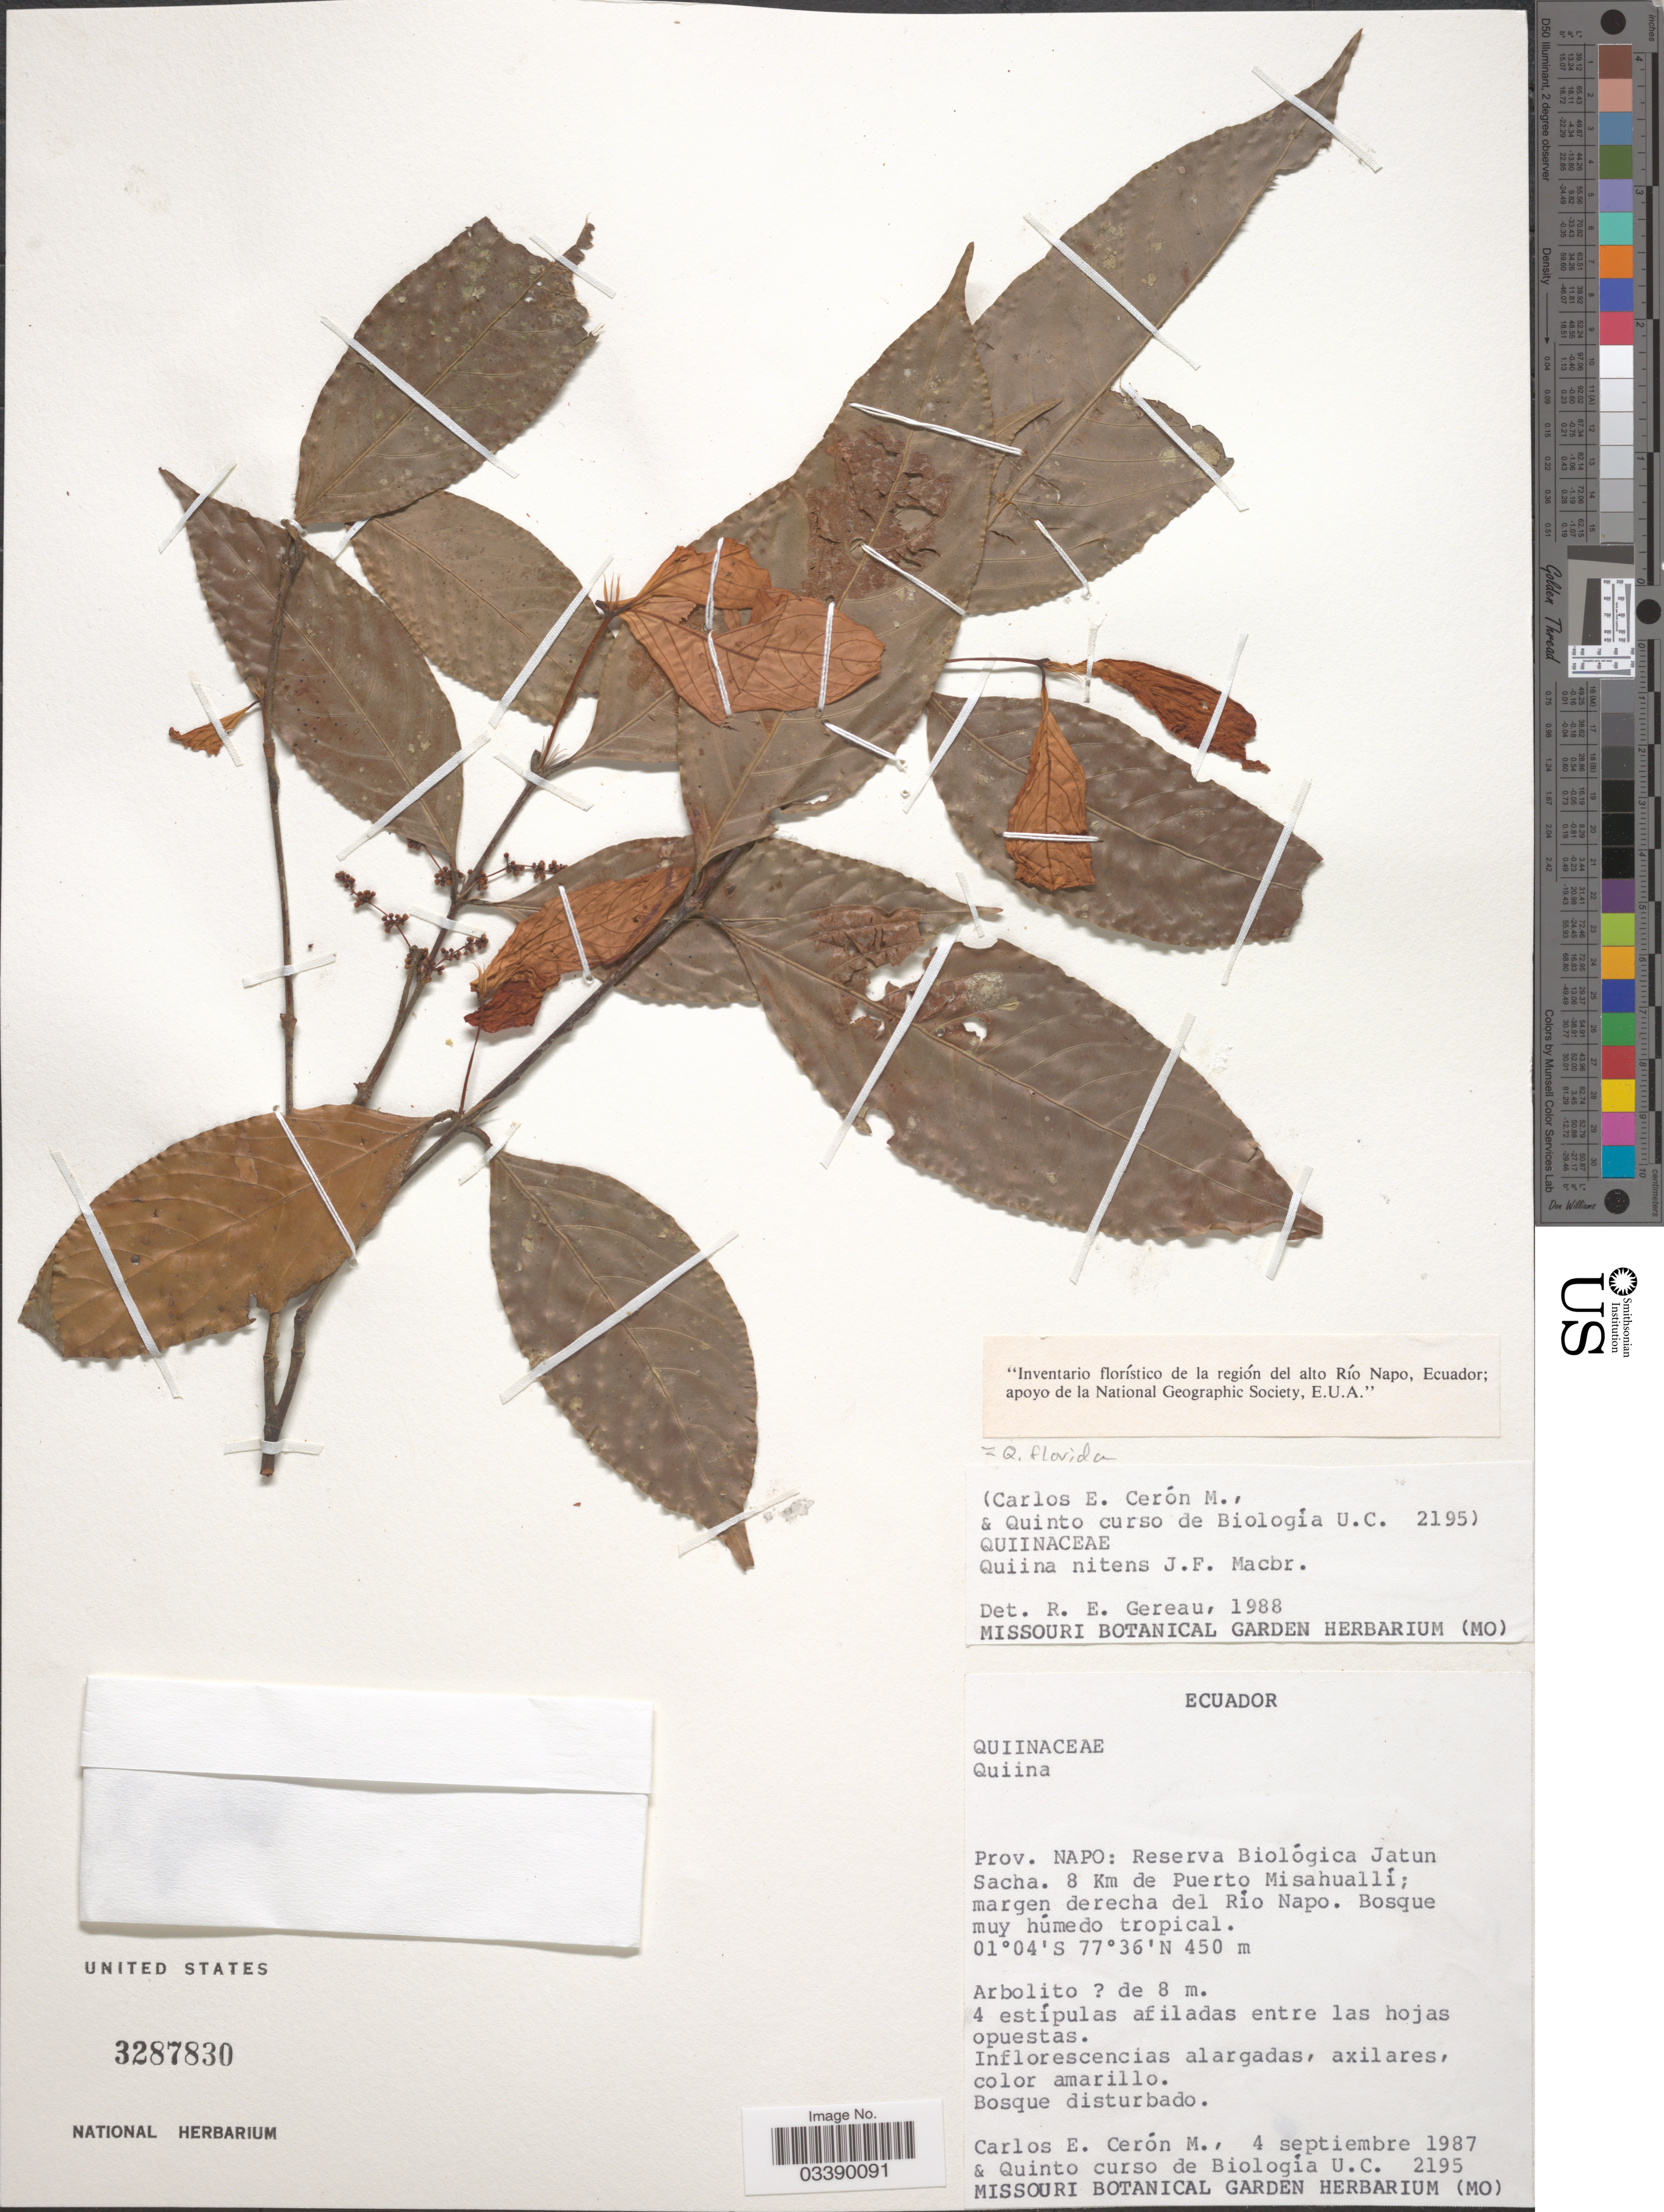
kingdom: Plantae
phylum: Tracheophyta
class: Magnoliopsida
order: Malpighiales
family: Quiinaceae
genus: Quiina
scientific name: Quiina florida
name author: Poepp. ex Tul.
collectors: C. E. Cerón M. & Quinto curso de Biologia U. C.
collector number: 2195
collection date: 1987-09-04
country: Ecuador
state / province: Napo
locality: Reserva Biológica Jatun Sacha. 8 Km de Puerto Misahuallí; margen derecha del Río Napo.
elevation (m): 450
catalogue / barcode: US 3287830